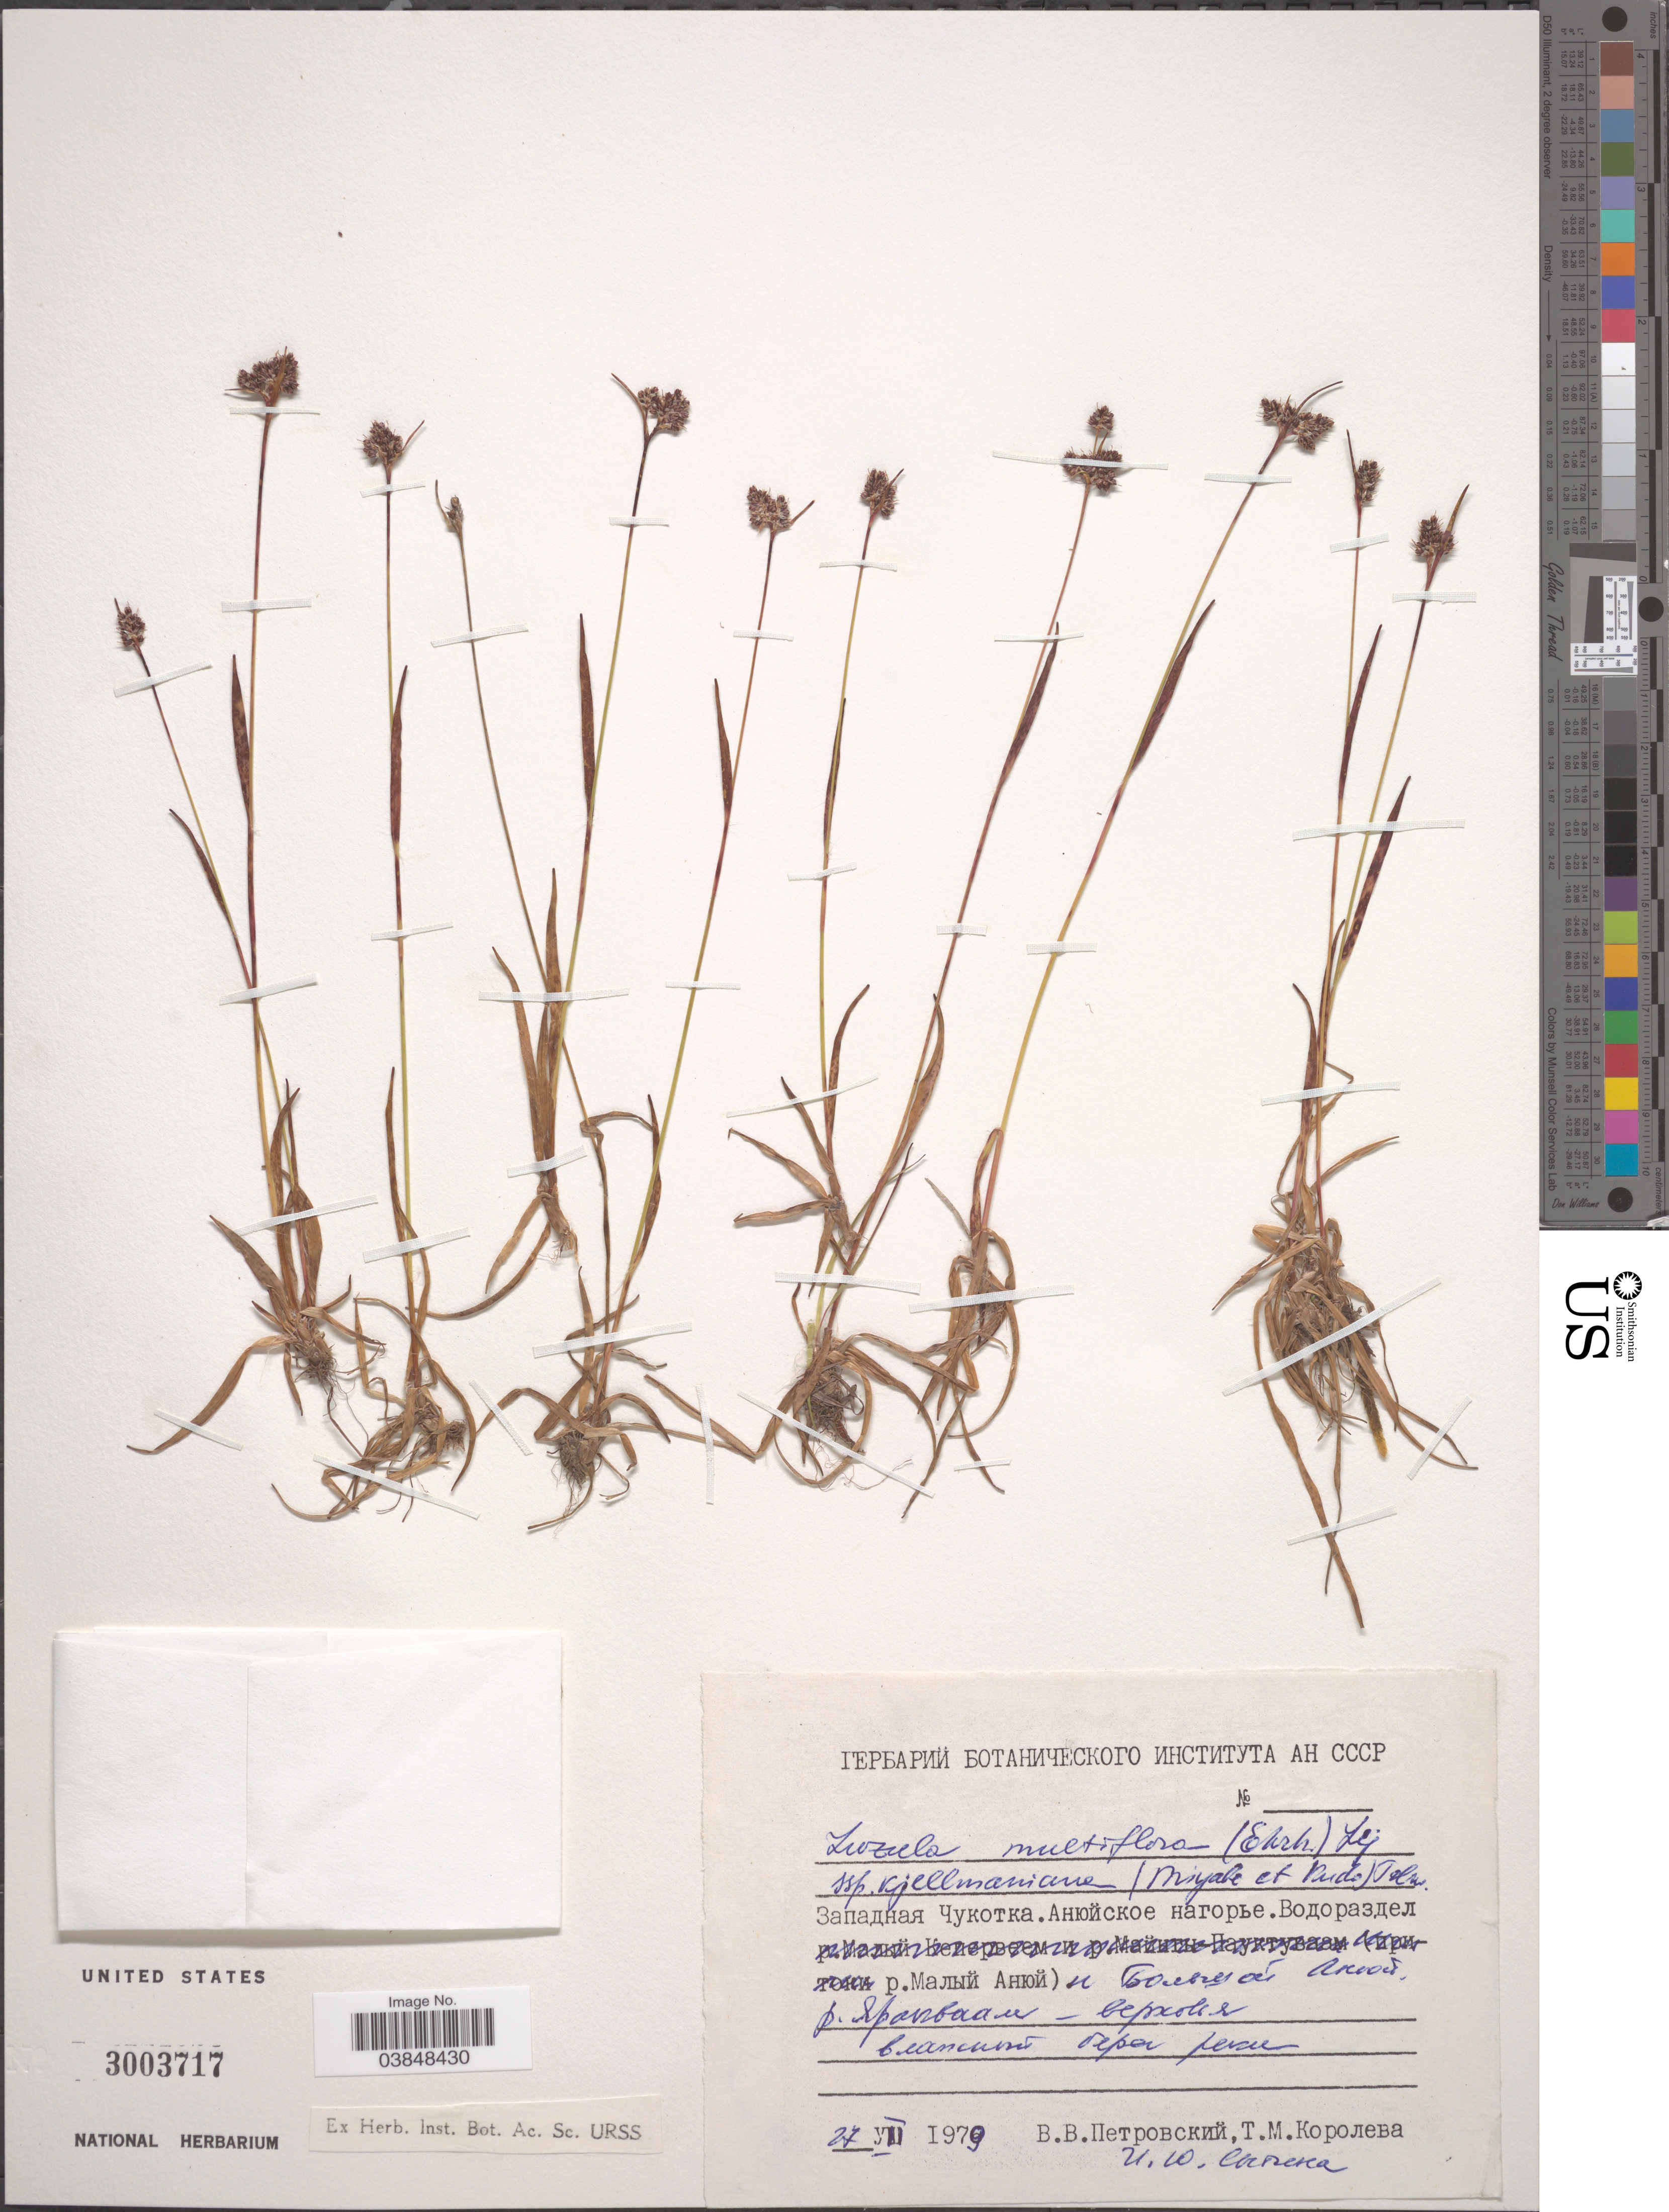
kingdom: Plantae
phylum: Tracheophyta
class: Liliopsida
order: Poales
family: Juncaceae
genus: Luzula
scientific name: Luzula multiflora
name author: (Ehrh.) Lej.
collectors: X, X & I. Sytina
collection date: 1979-07-27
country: Russian Federation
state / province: Chukotka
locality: between rivers Bolshoy Anyuy and Malyy Anyuy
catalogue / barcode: US 3003717